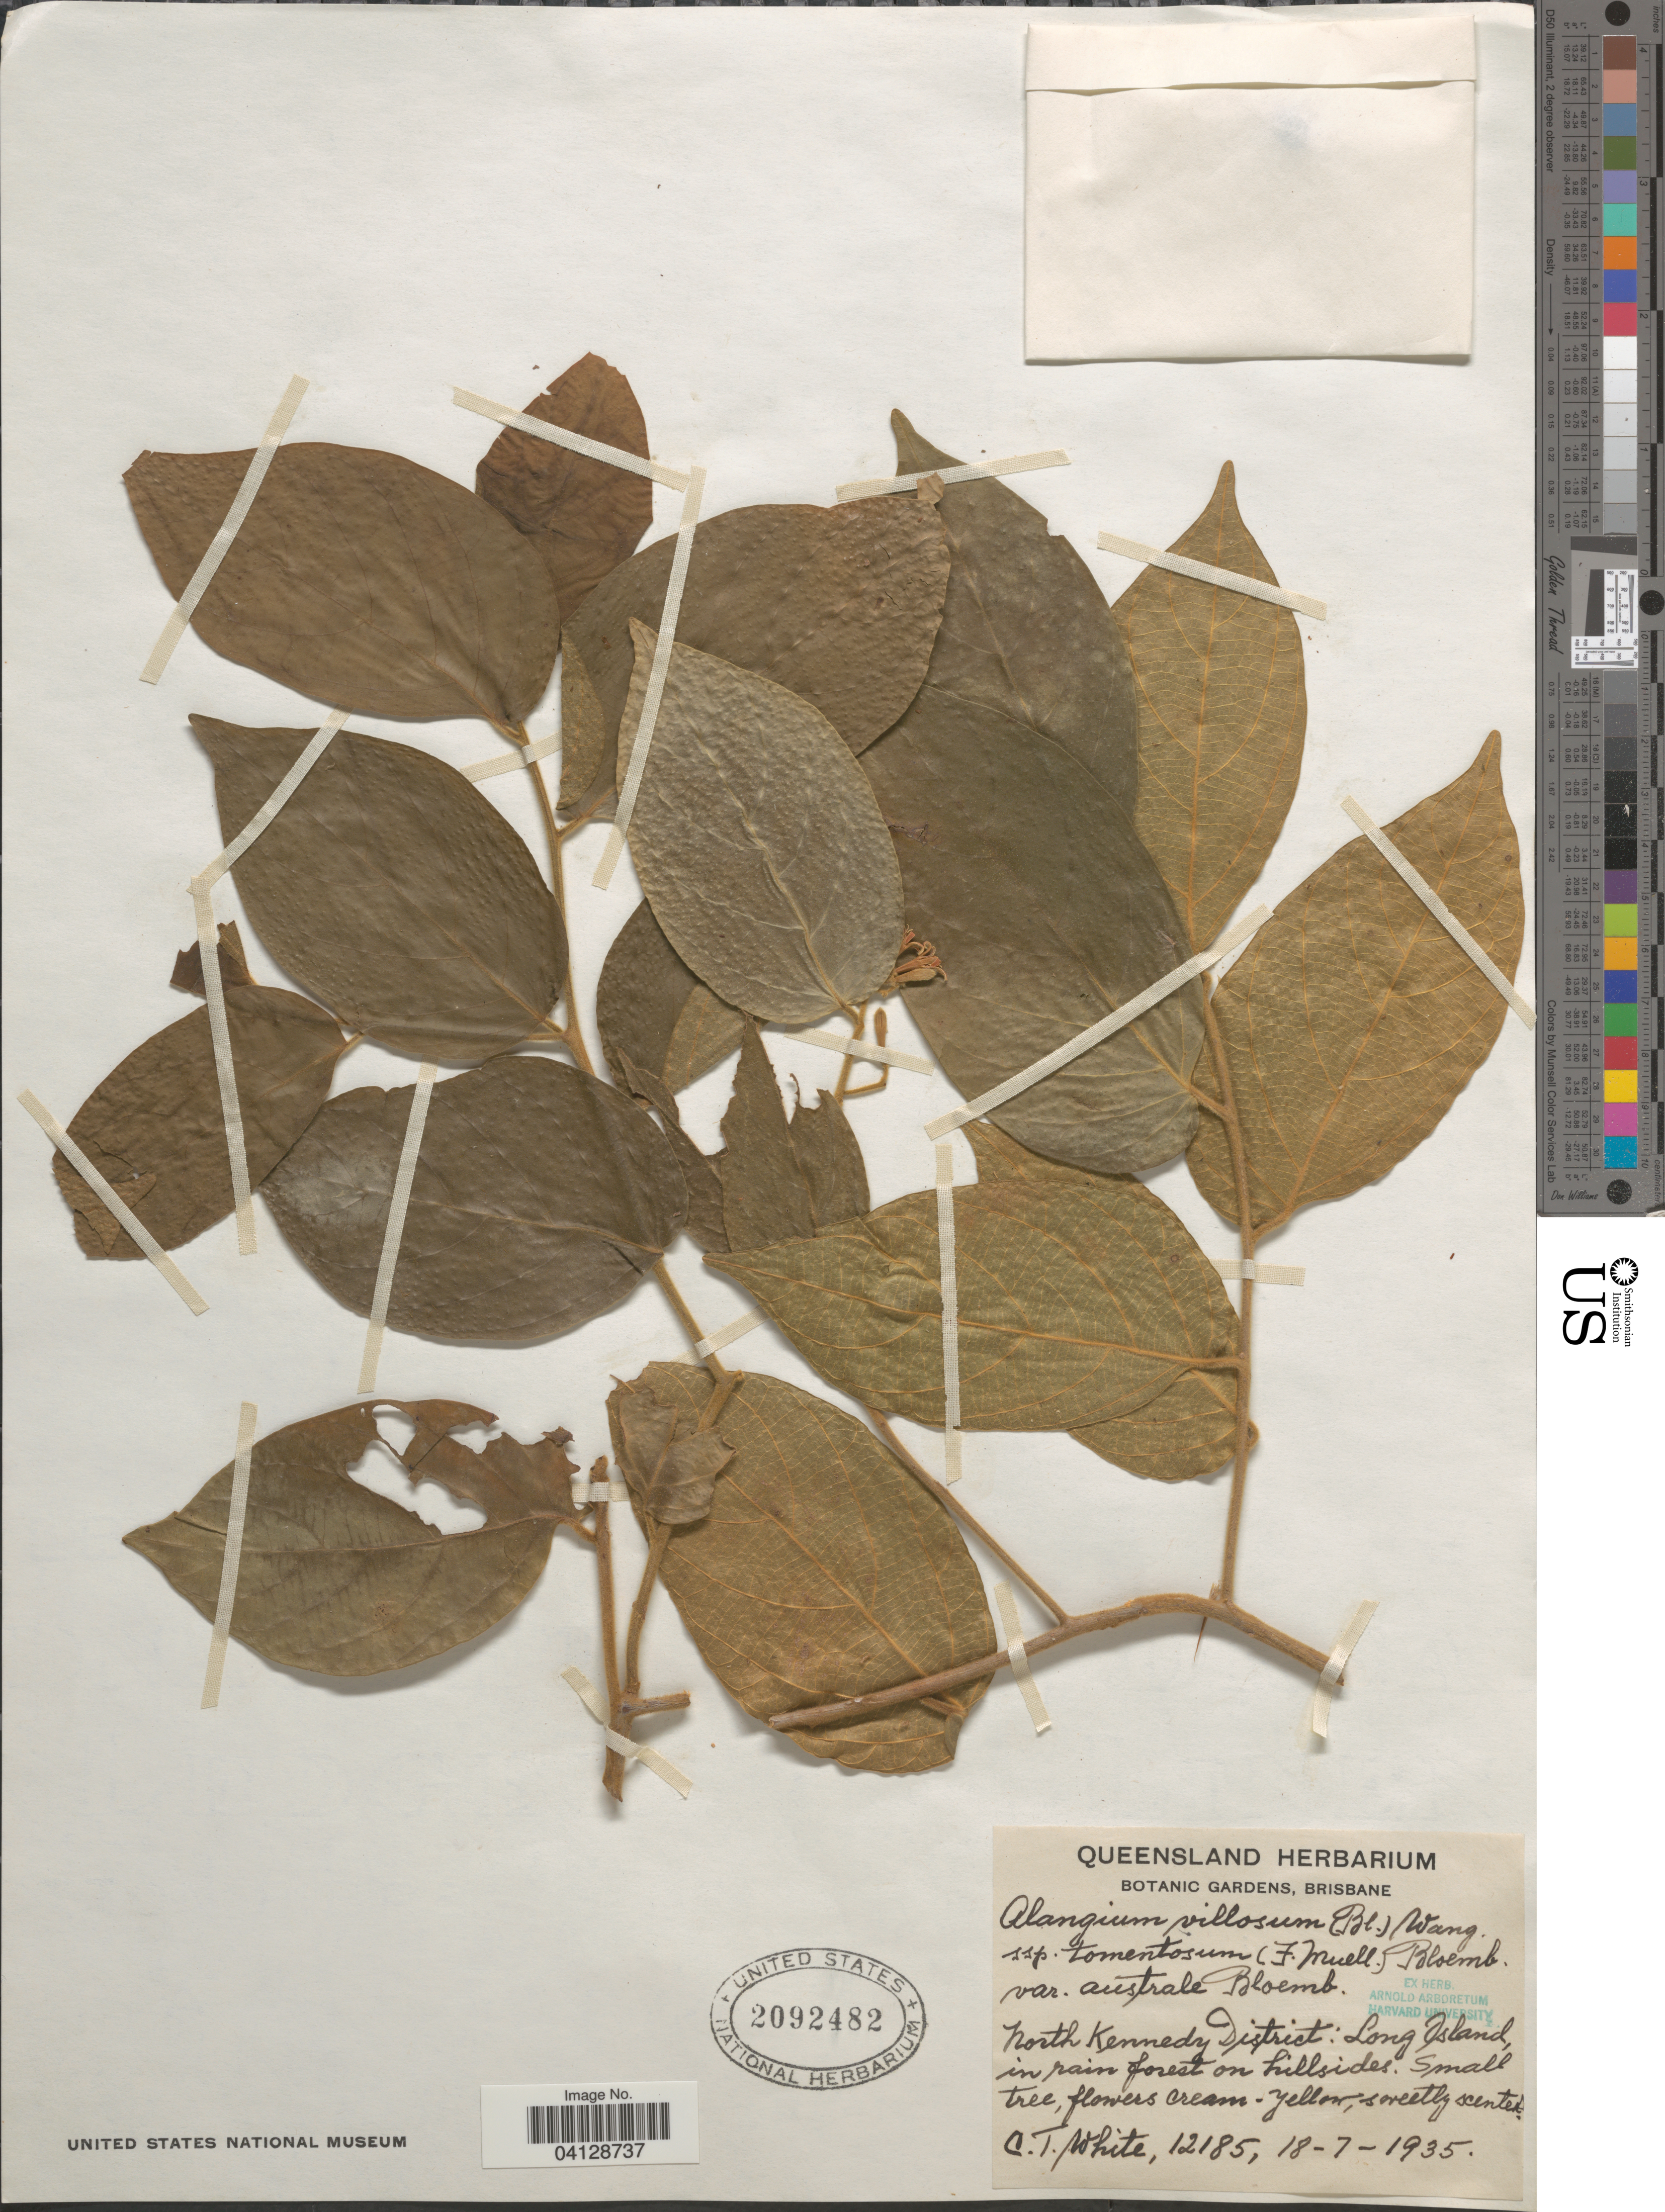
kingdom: Plantae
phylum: Tracheophyta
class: Magnoliopsida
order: Cornales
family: Cornaceae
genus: Alangium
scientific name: Alangium villosum subsp. tomentosum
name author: (F. Muell.) Bloemb.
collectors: C. T. White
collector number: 12185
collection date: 1935-07-18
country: Australia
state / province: Queensland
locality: North Kennedy District: Long Island.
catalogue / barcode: US 2092482